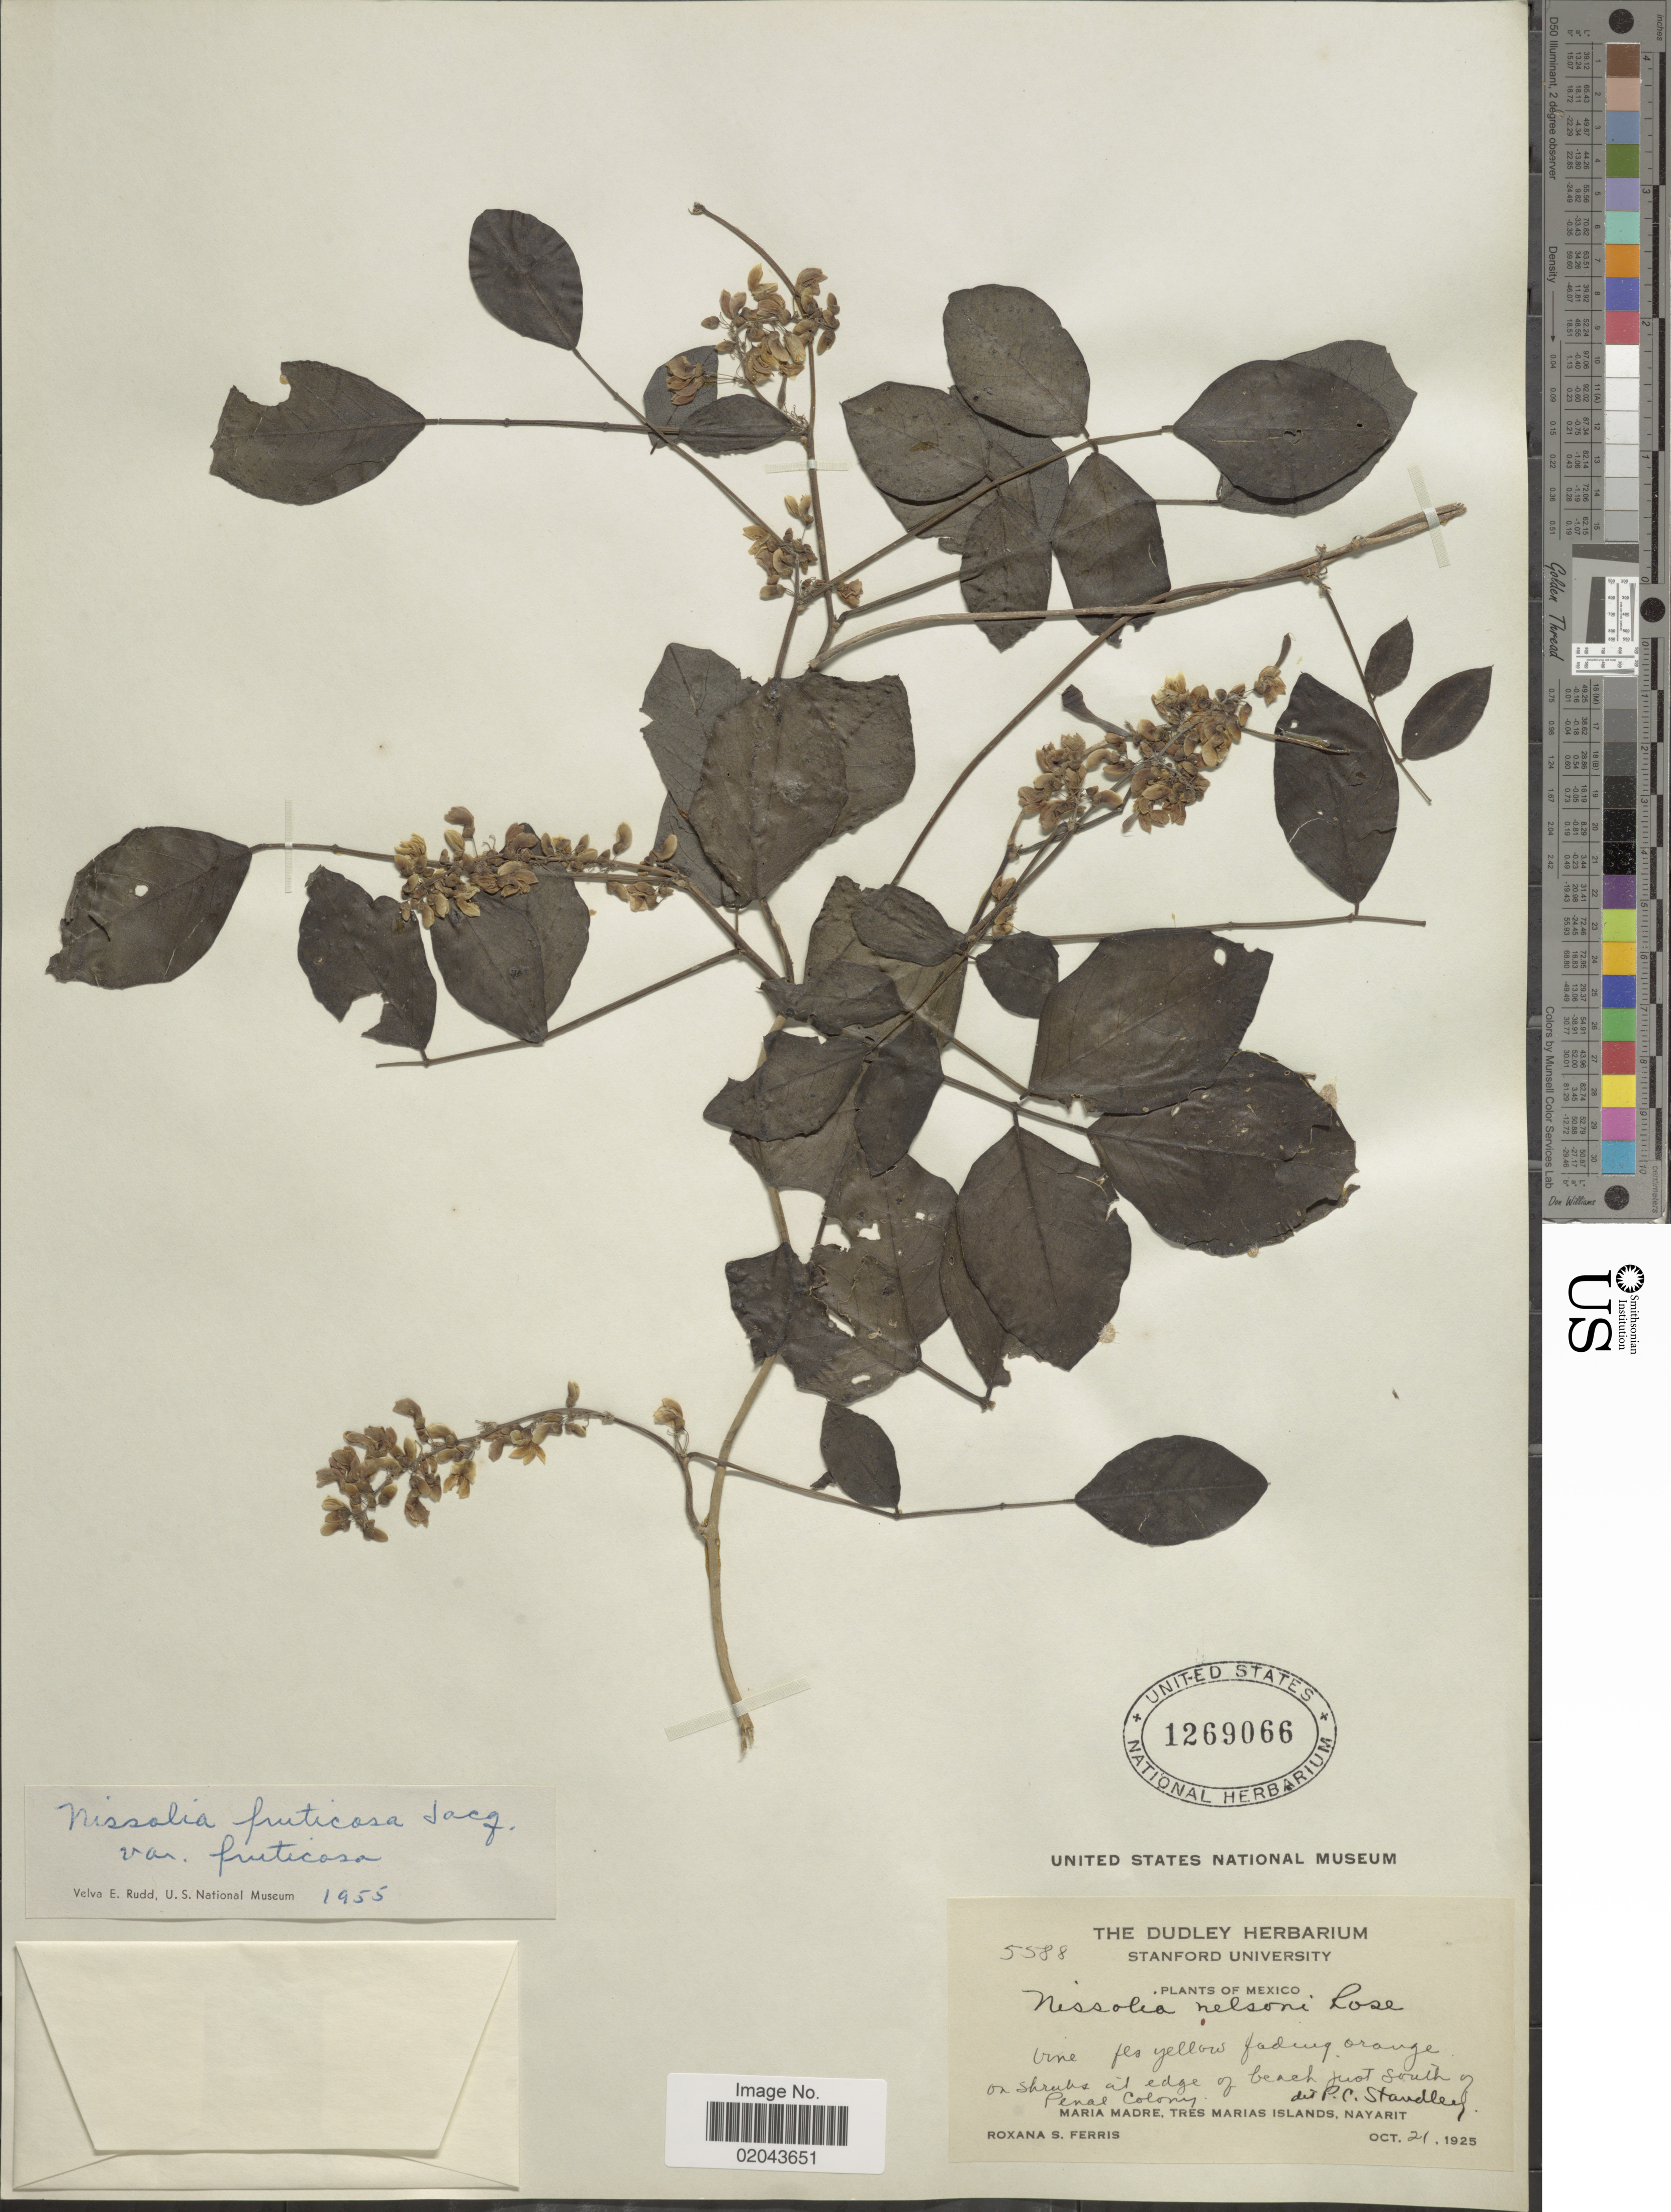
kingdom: Plantae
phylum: Tracheophyta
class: Magnoliopsida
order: Fabales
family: Fabaceae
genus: Nissolia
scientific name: Nissolia fruticosa var. fruticosa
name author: Jacq.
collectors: R. S. Ferris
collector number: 5588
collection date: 1925-10-21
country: Mexico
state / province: Nayarit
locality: On shrubs at edge of beach just south Penal Colony, Maria Madre, Tres Marias Islands.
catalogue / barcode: US 1269066